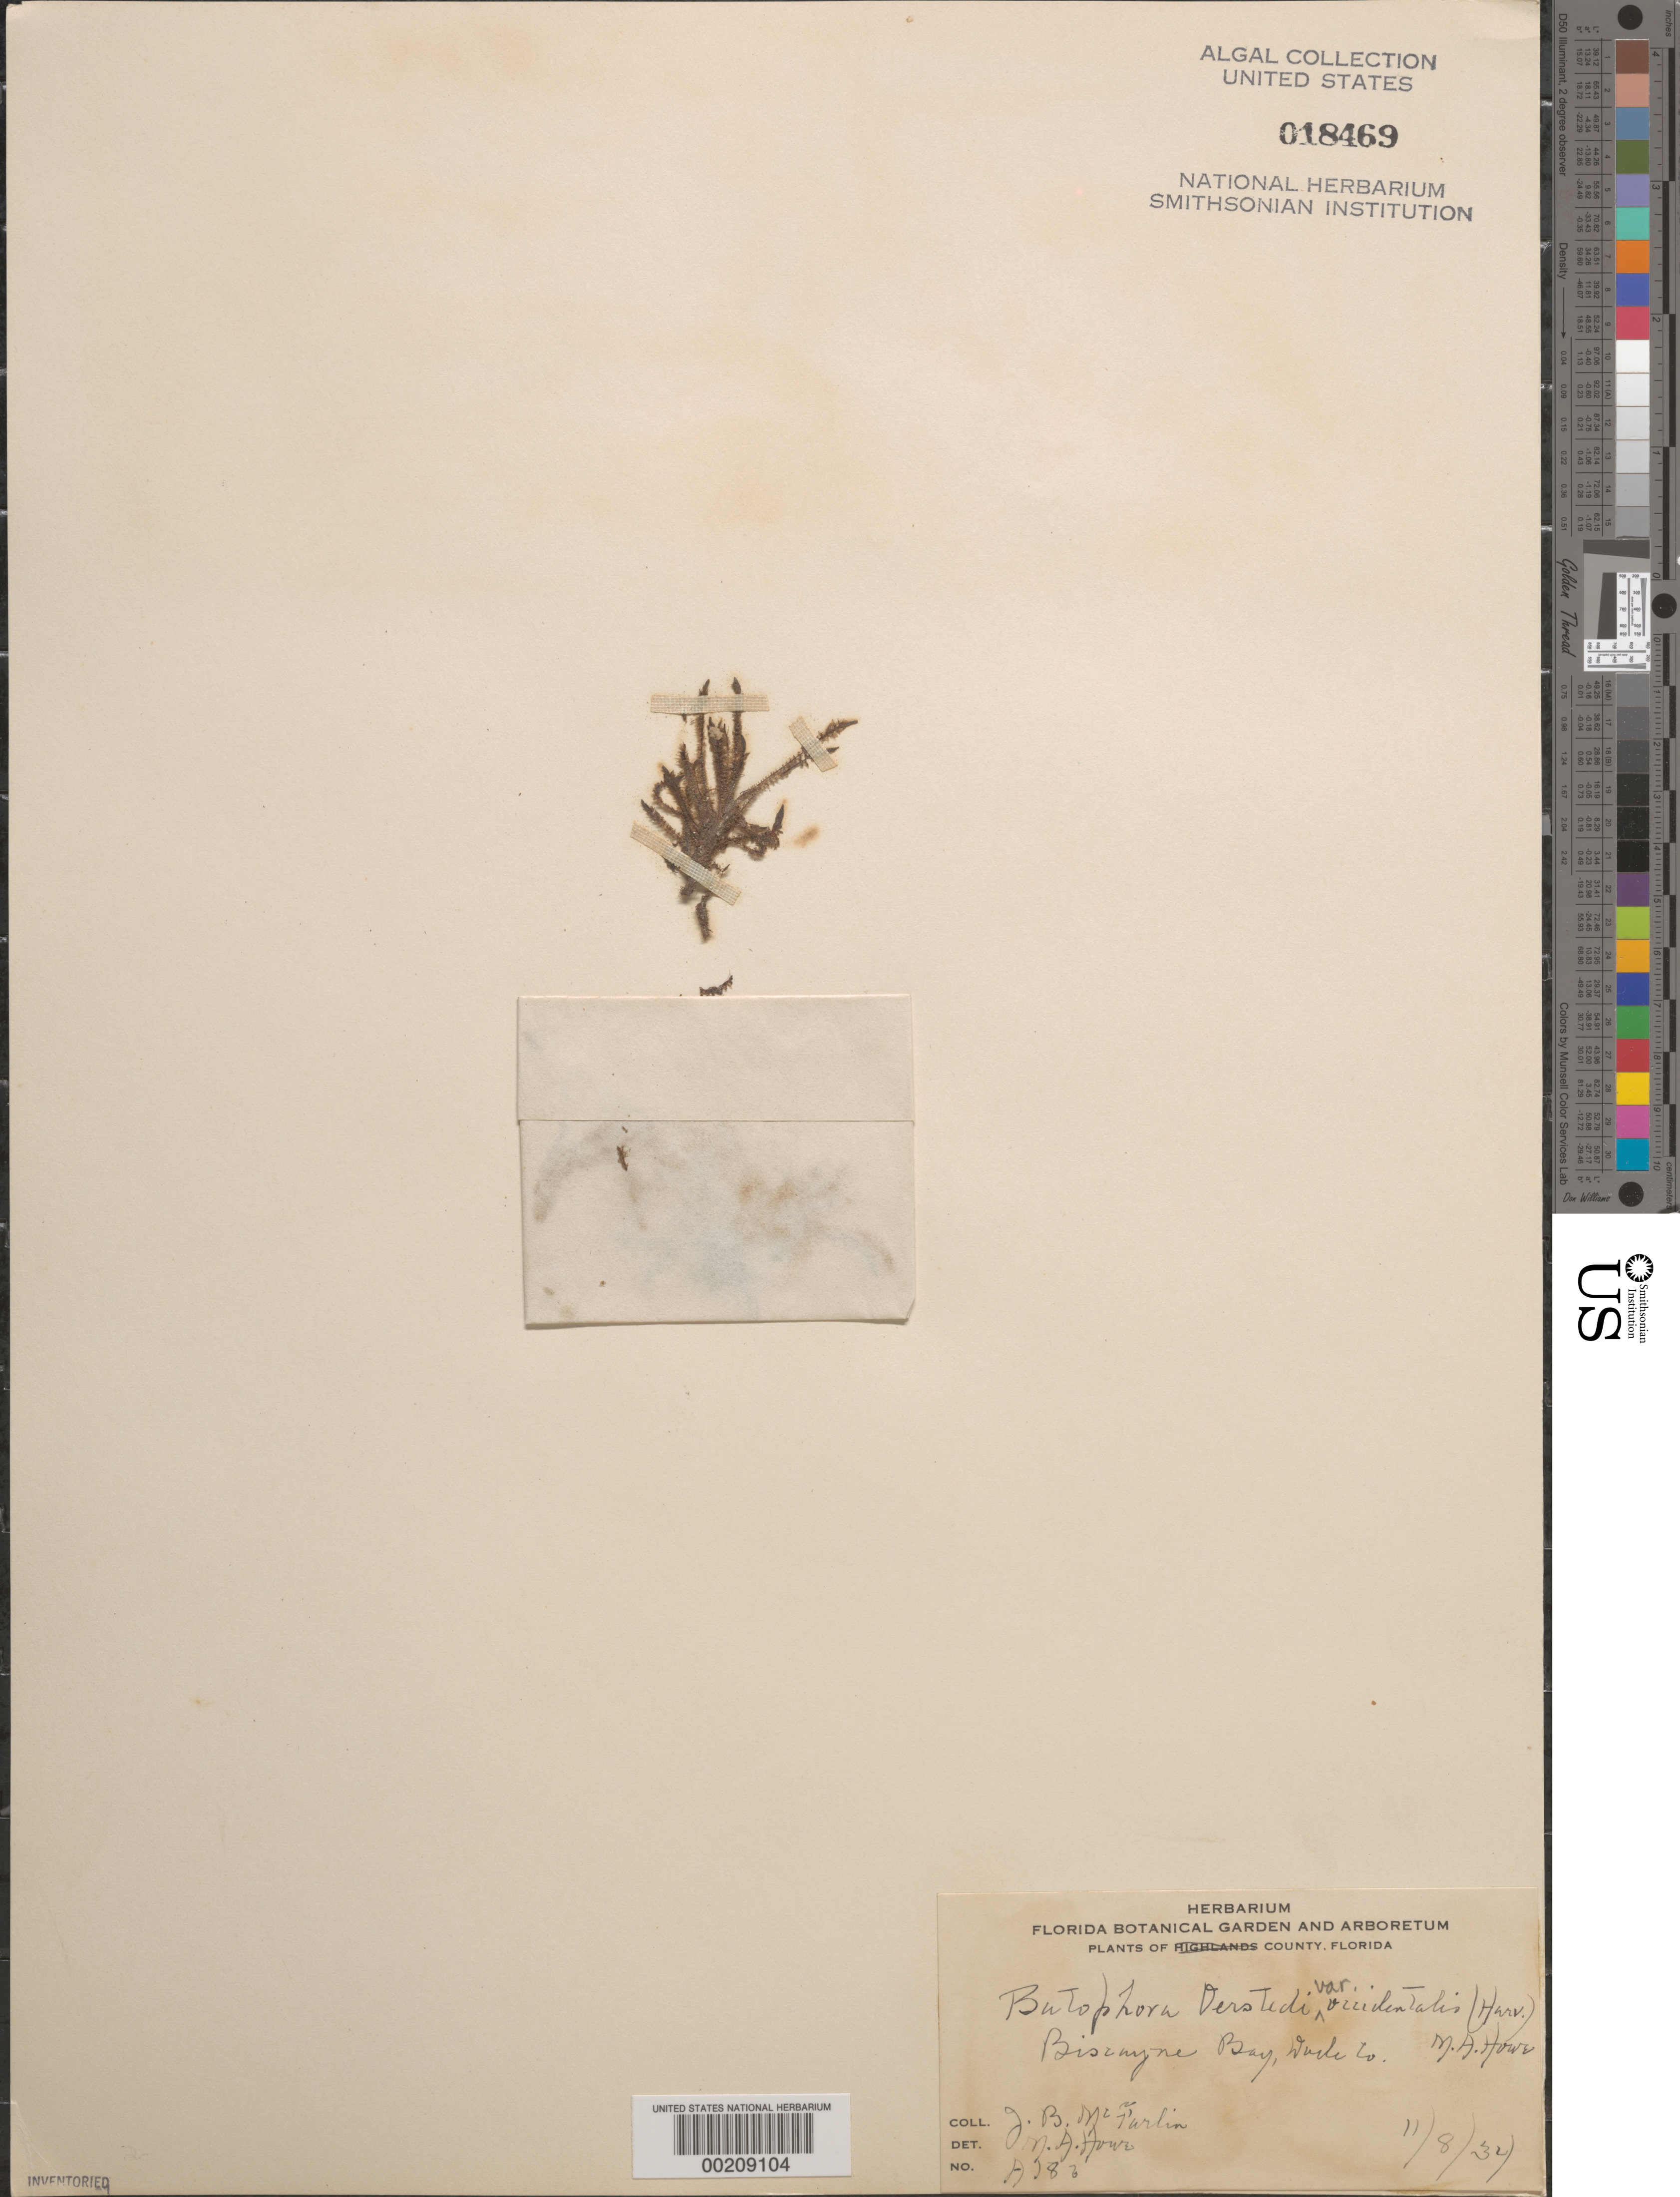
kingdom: Plantae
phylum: Chlorophyta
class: Ulvophyceae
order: Dasycladales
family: Dasycladaceae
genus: Batophora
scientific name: Batophora oerstedii var. occidentalis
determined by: Howe, M. A.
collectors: J. McFarlin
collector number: A18b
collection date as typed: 08 Nov 1934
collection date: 1934-11-08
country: United States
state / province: Florida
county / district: Miami-Dade County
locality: Biscayne Bay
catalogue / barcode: US 18469